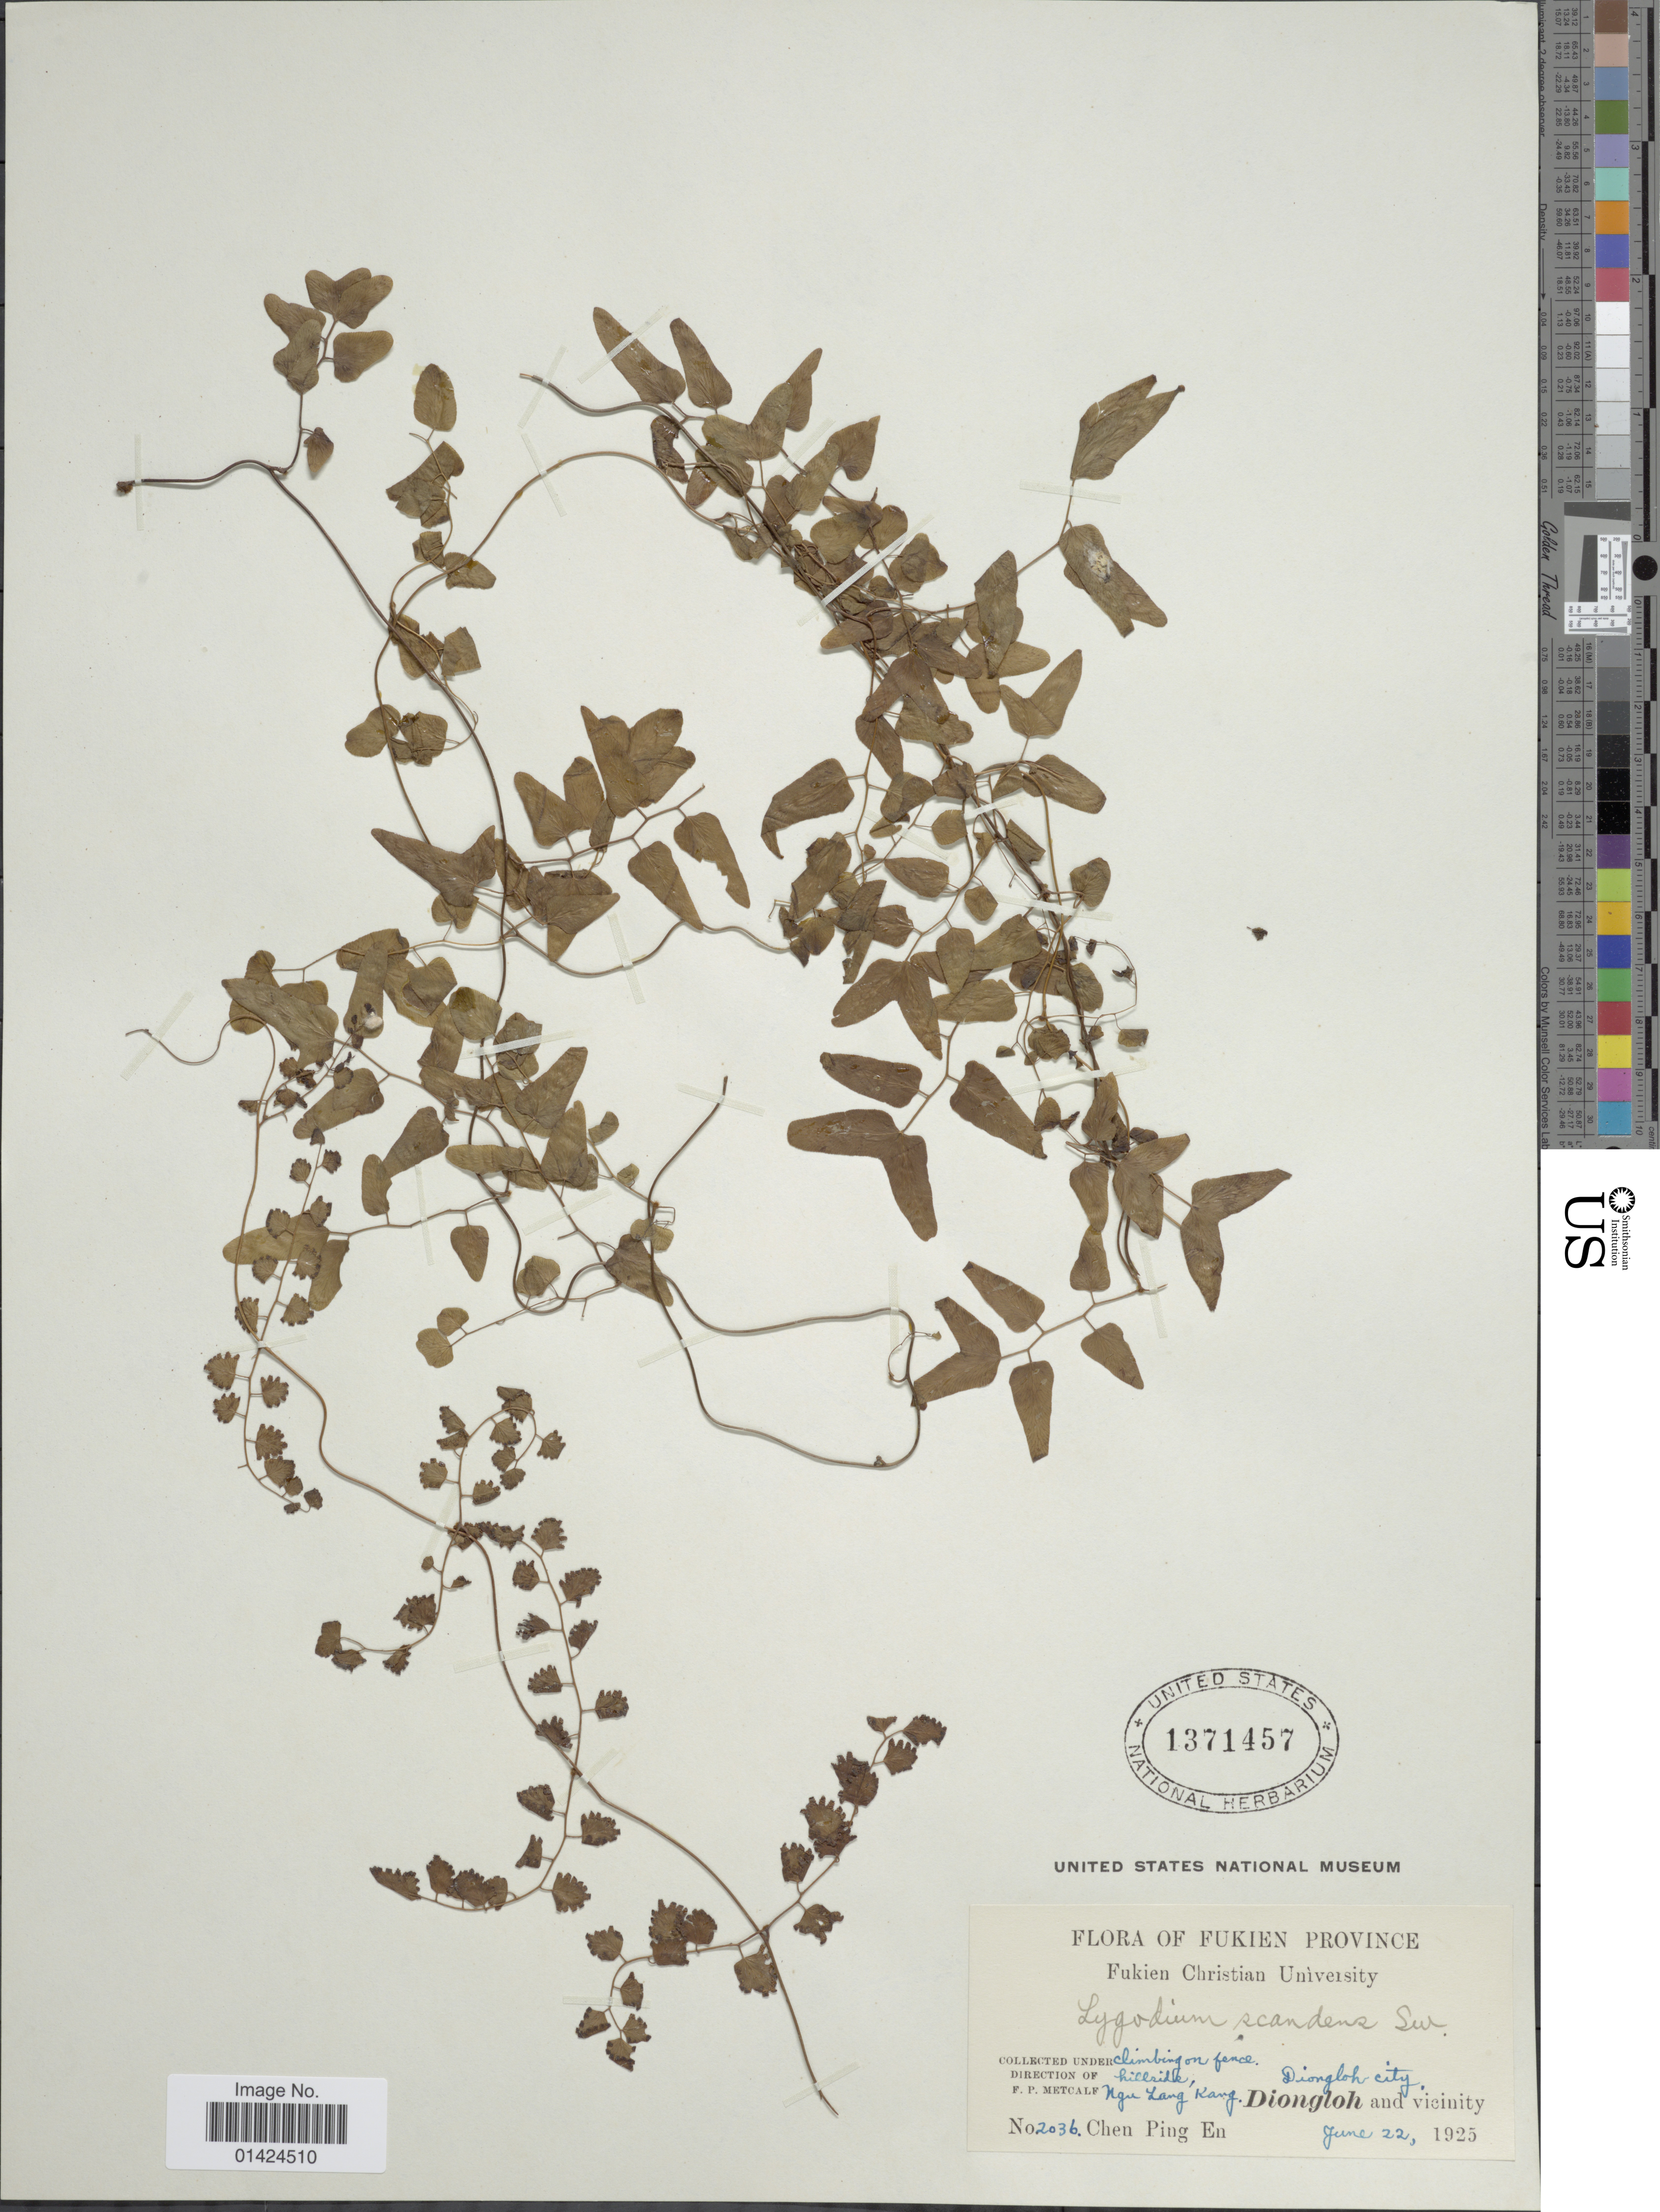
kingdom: Plantae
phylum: Tracheophyta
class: Polypodiopsida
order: Schizaeales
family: Lygodiaceae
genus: Lygodium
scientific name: Lygodium microphyllum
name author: (Cav.) R. Br.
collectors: P. E. Chen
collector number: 2036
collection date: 1925-06-22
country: China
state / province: Fujian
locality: Fukien Province. Diongoh and vicinity. Hillside, Ngu Zang Kang.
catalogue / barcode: US 1371457